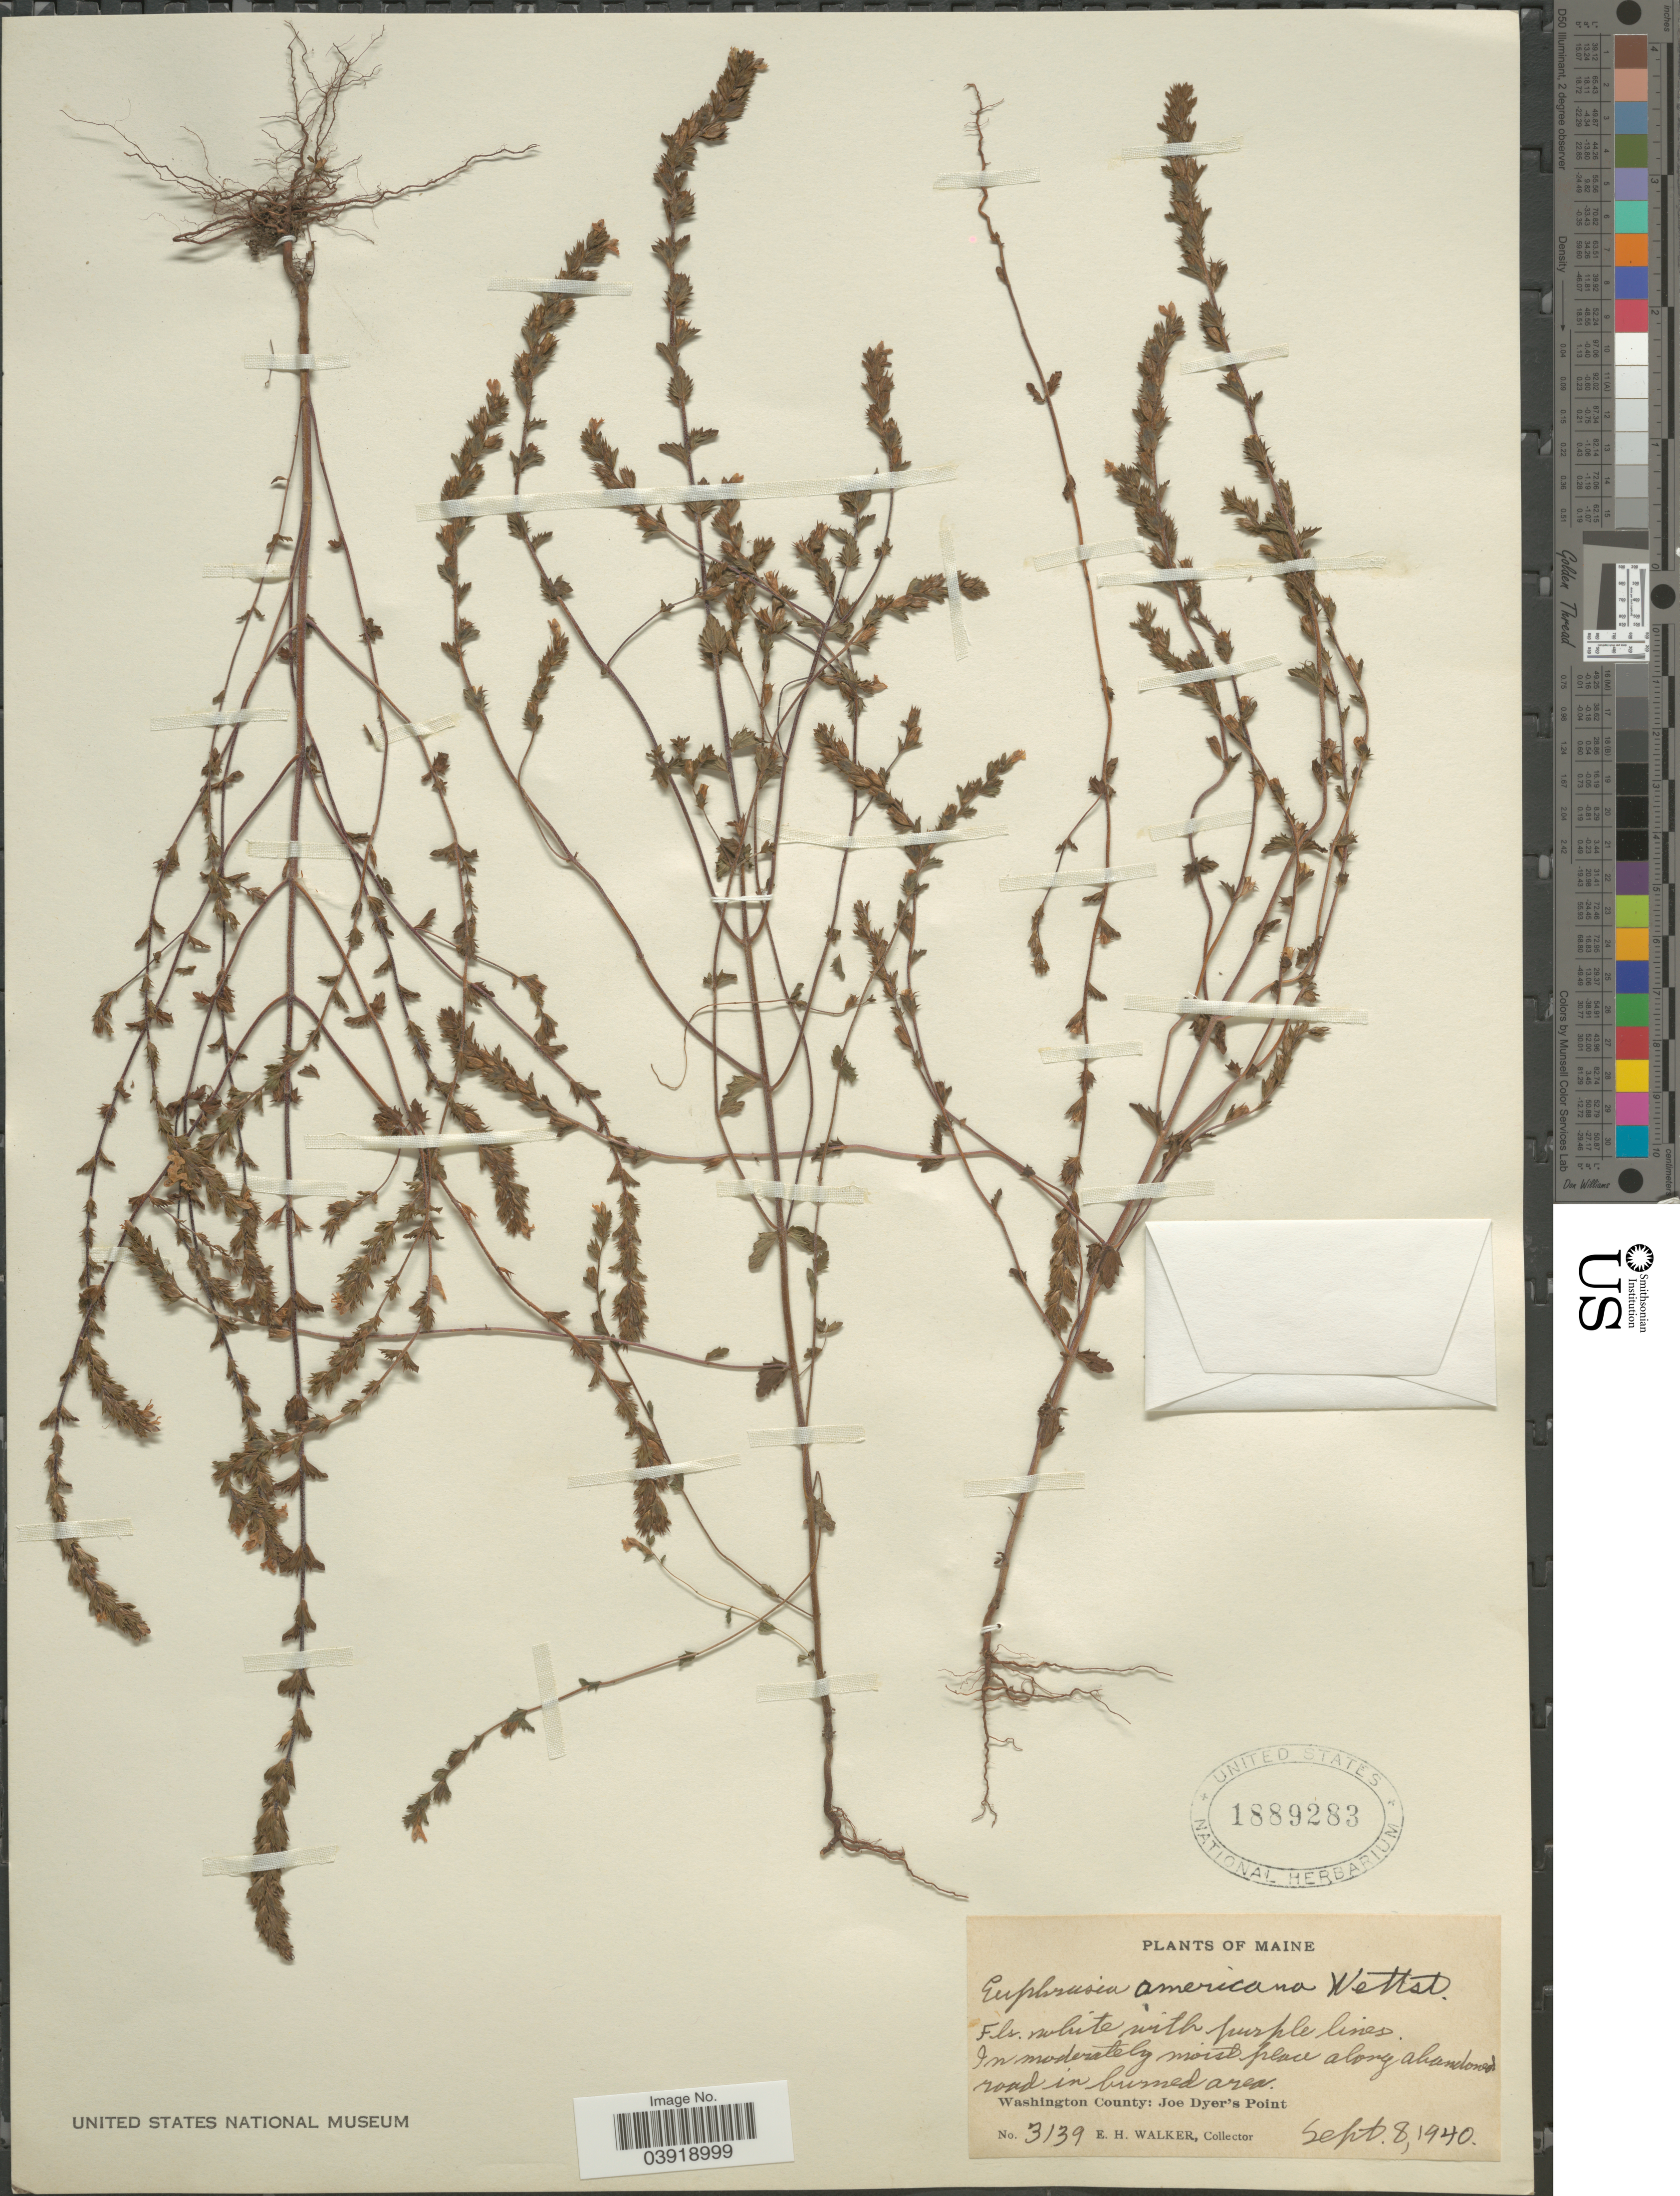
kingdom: Plantae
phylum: Tracheophyta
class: Magnoliopsida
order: Lamiales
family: Orobanchaceae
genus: Euphrasia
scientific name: Euphrasia americana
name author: Wettst.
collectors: E. H. Walker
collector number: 3139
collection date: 1940-09-08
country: United States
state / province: Maine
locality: Washington County: Joe Dryer's Point.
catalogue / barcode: US 1889283